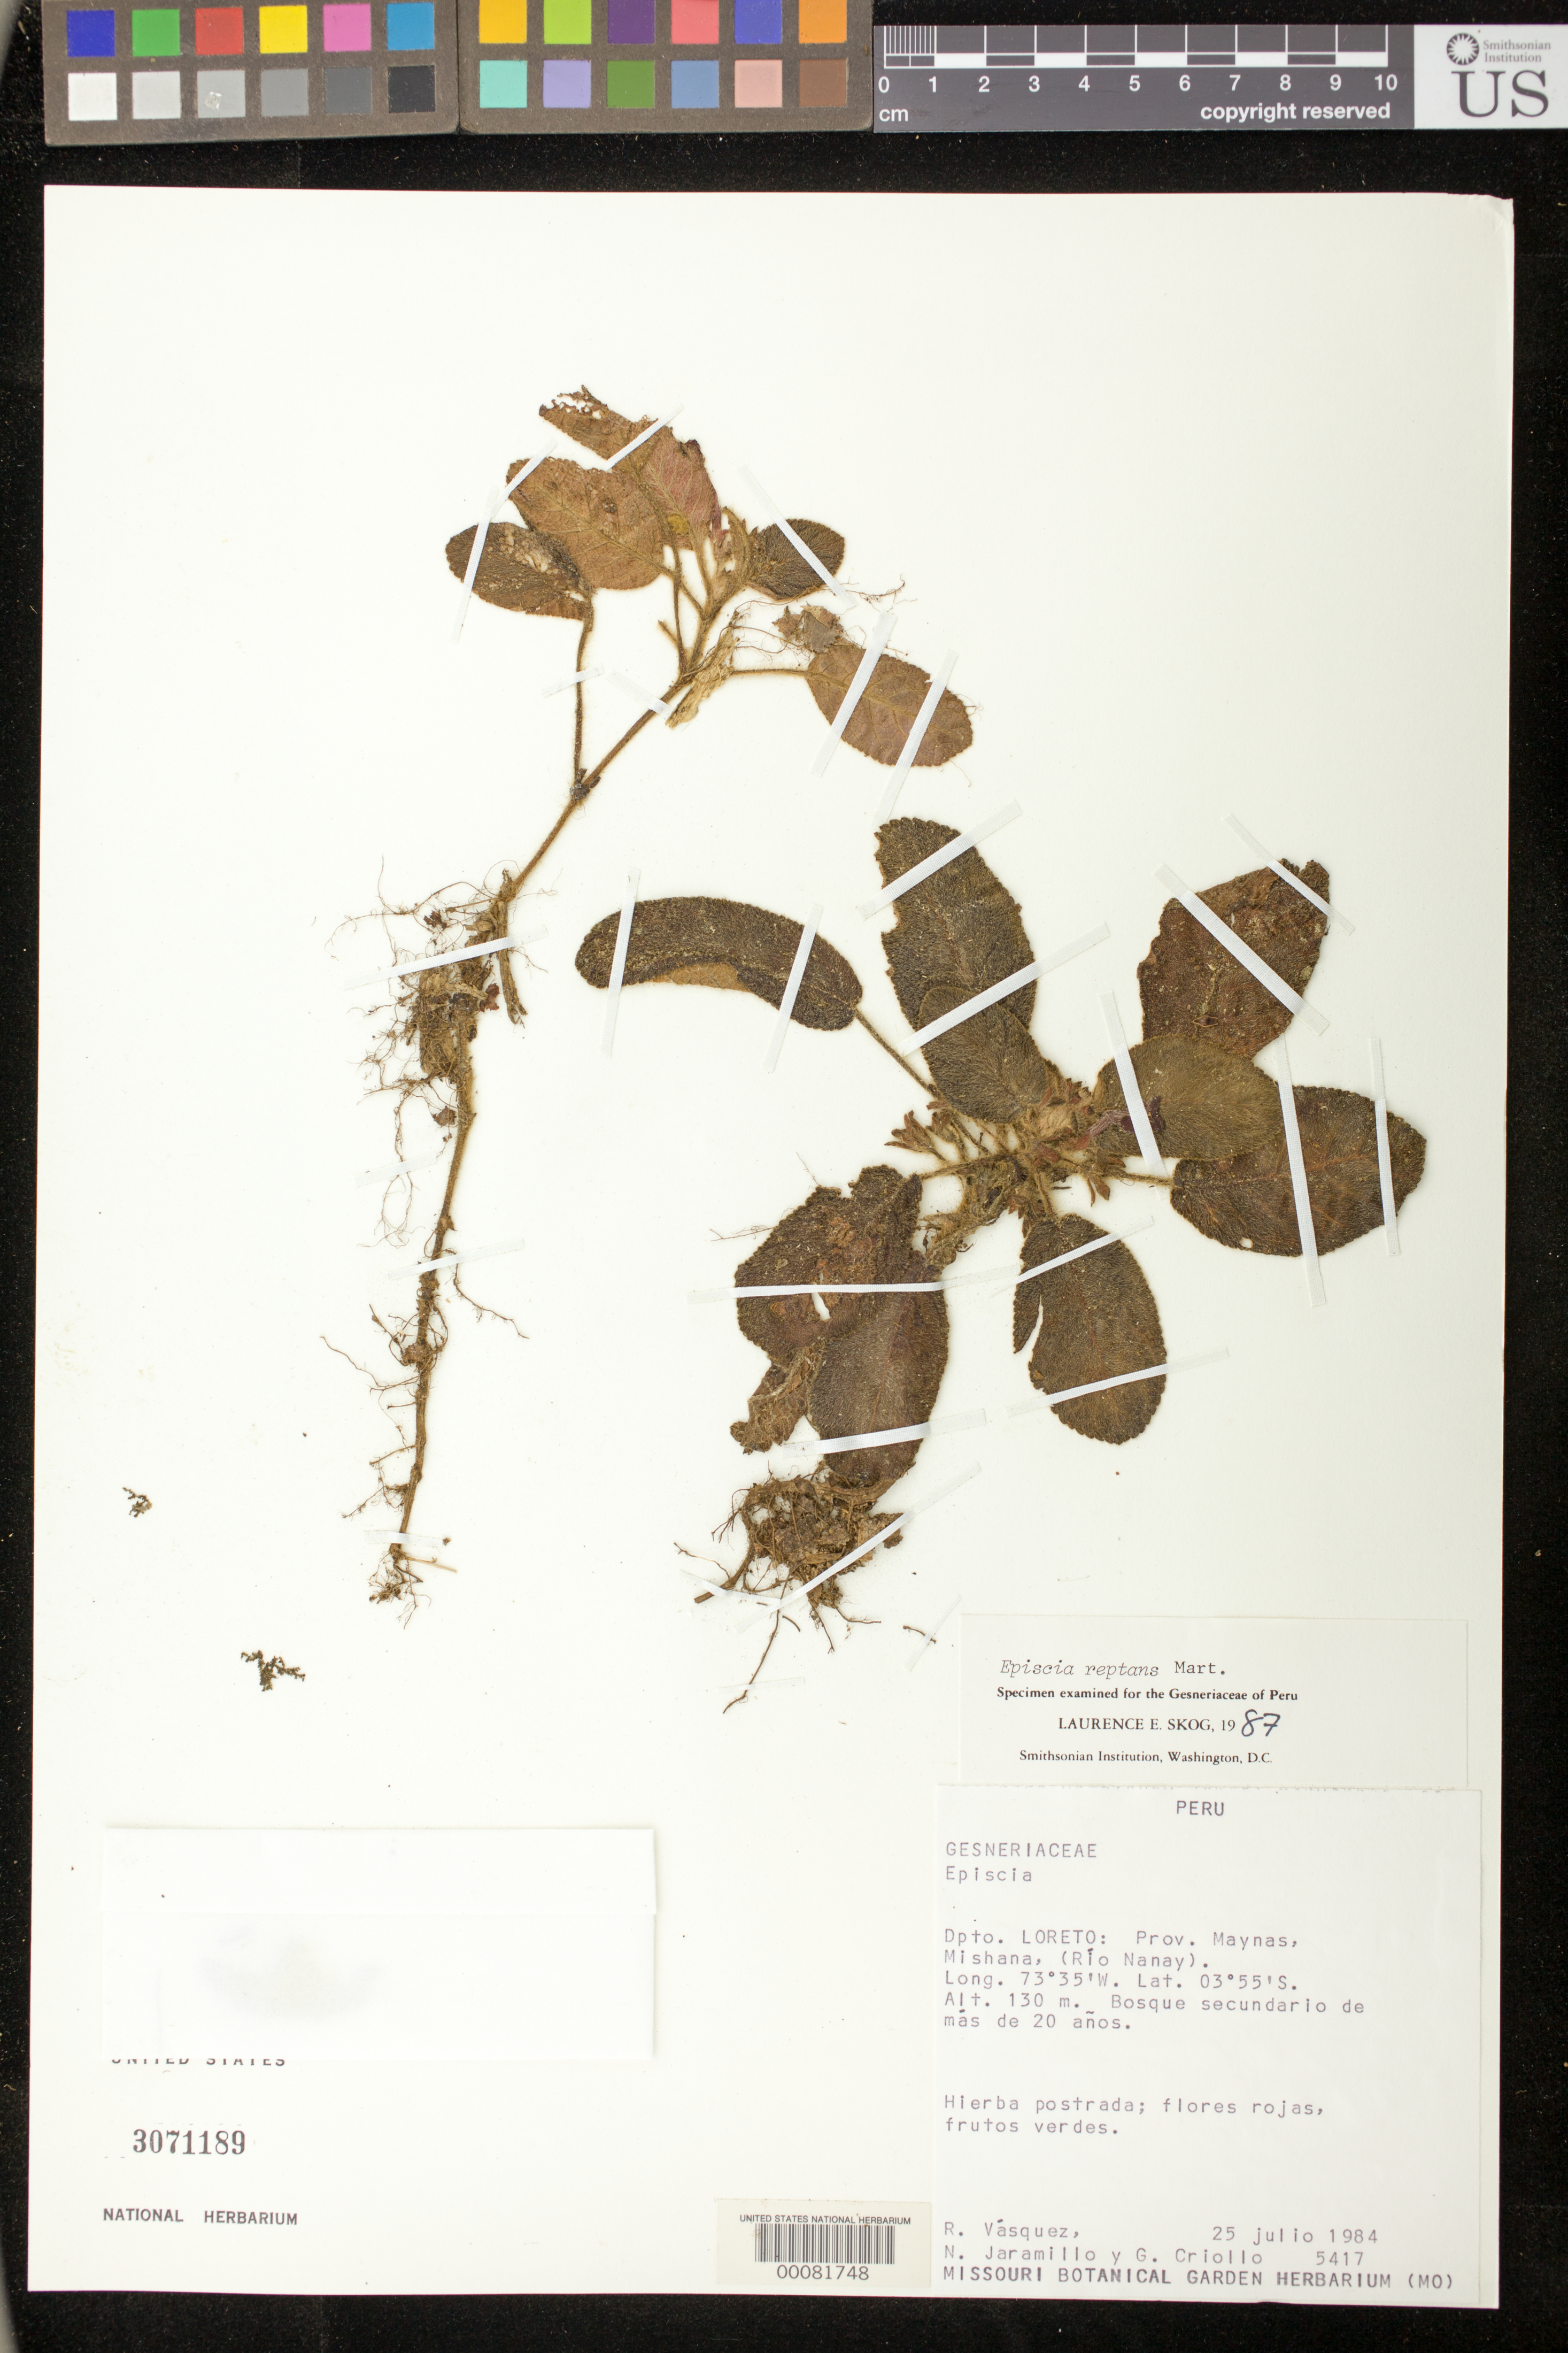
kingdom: Plantae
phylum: Tracheophyta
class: Magnoliopsida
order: Lamiales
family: Gesneriaceae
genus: Episcia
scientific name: Episcia reptans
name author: Mart.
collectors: R. Vásquez & G. Criollo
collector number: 5417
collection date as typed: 25 Jul 1984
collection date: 1984-07-25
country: Peru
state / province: Loreto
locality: Prov. Maynas; Mishana, (Rio Nanay)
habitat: Secondary forest over 20 years old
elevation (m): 130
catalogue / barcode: US 3071189